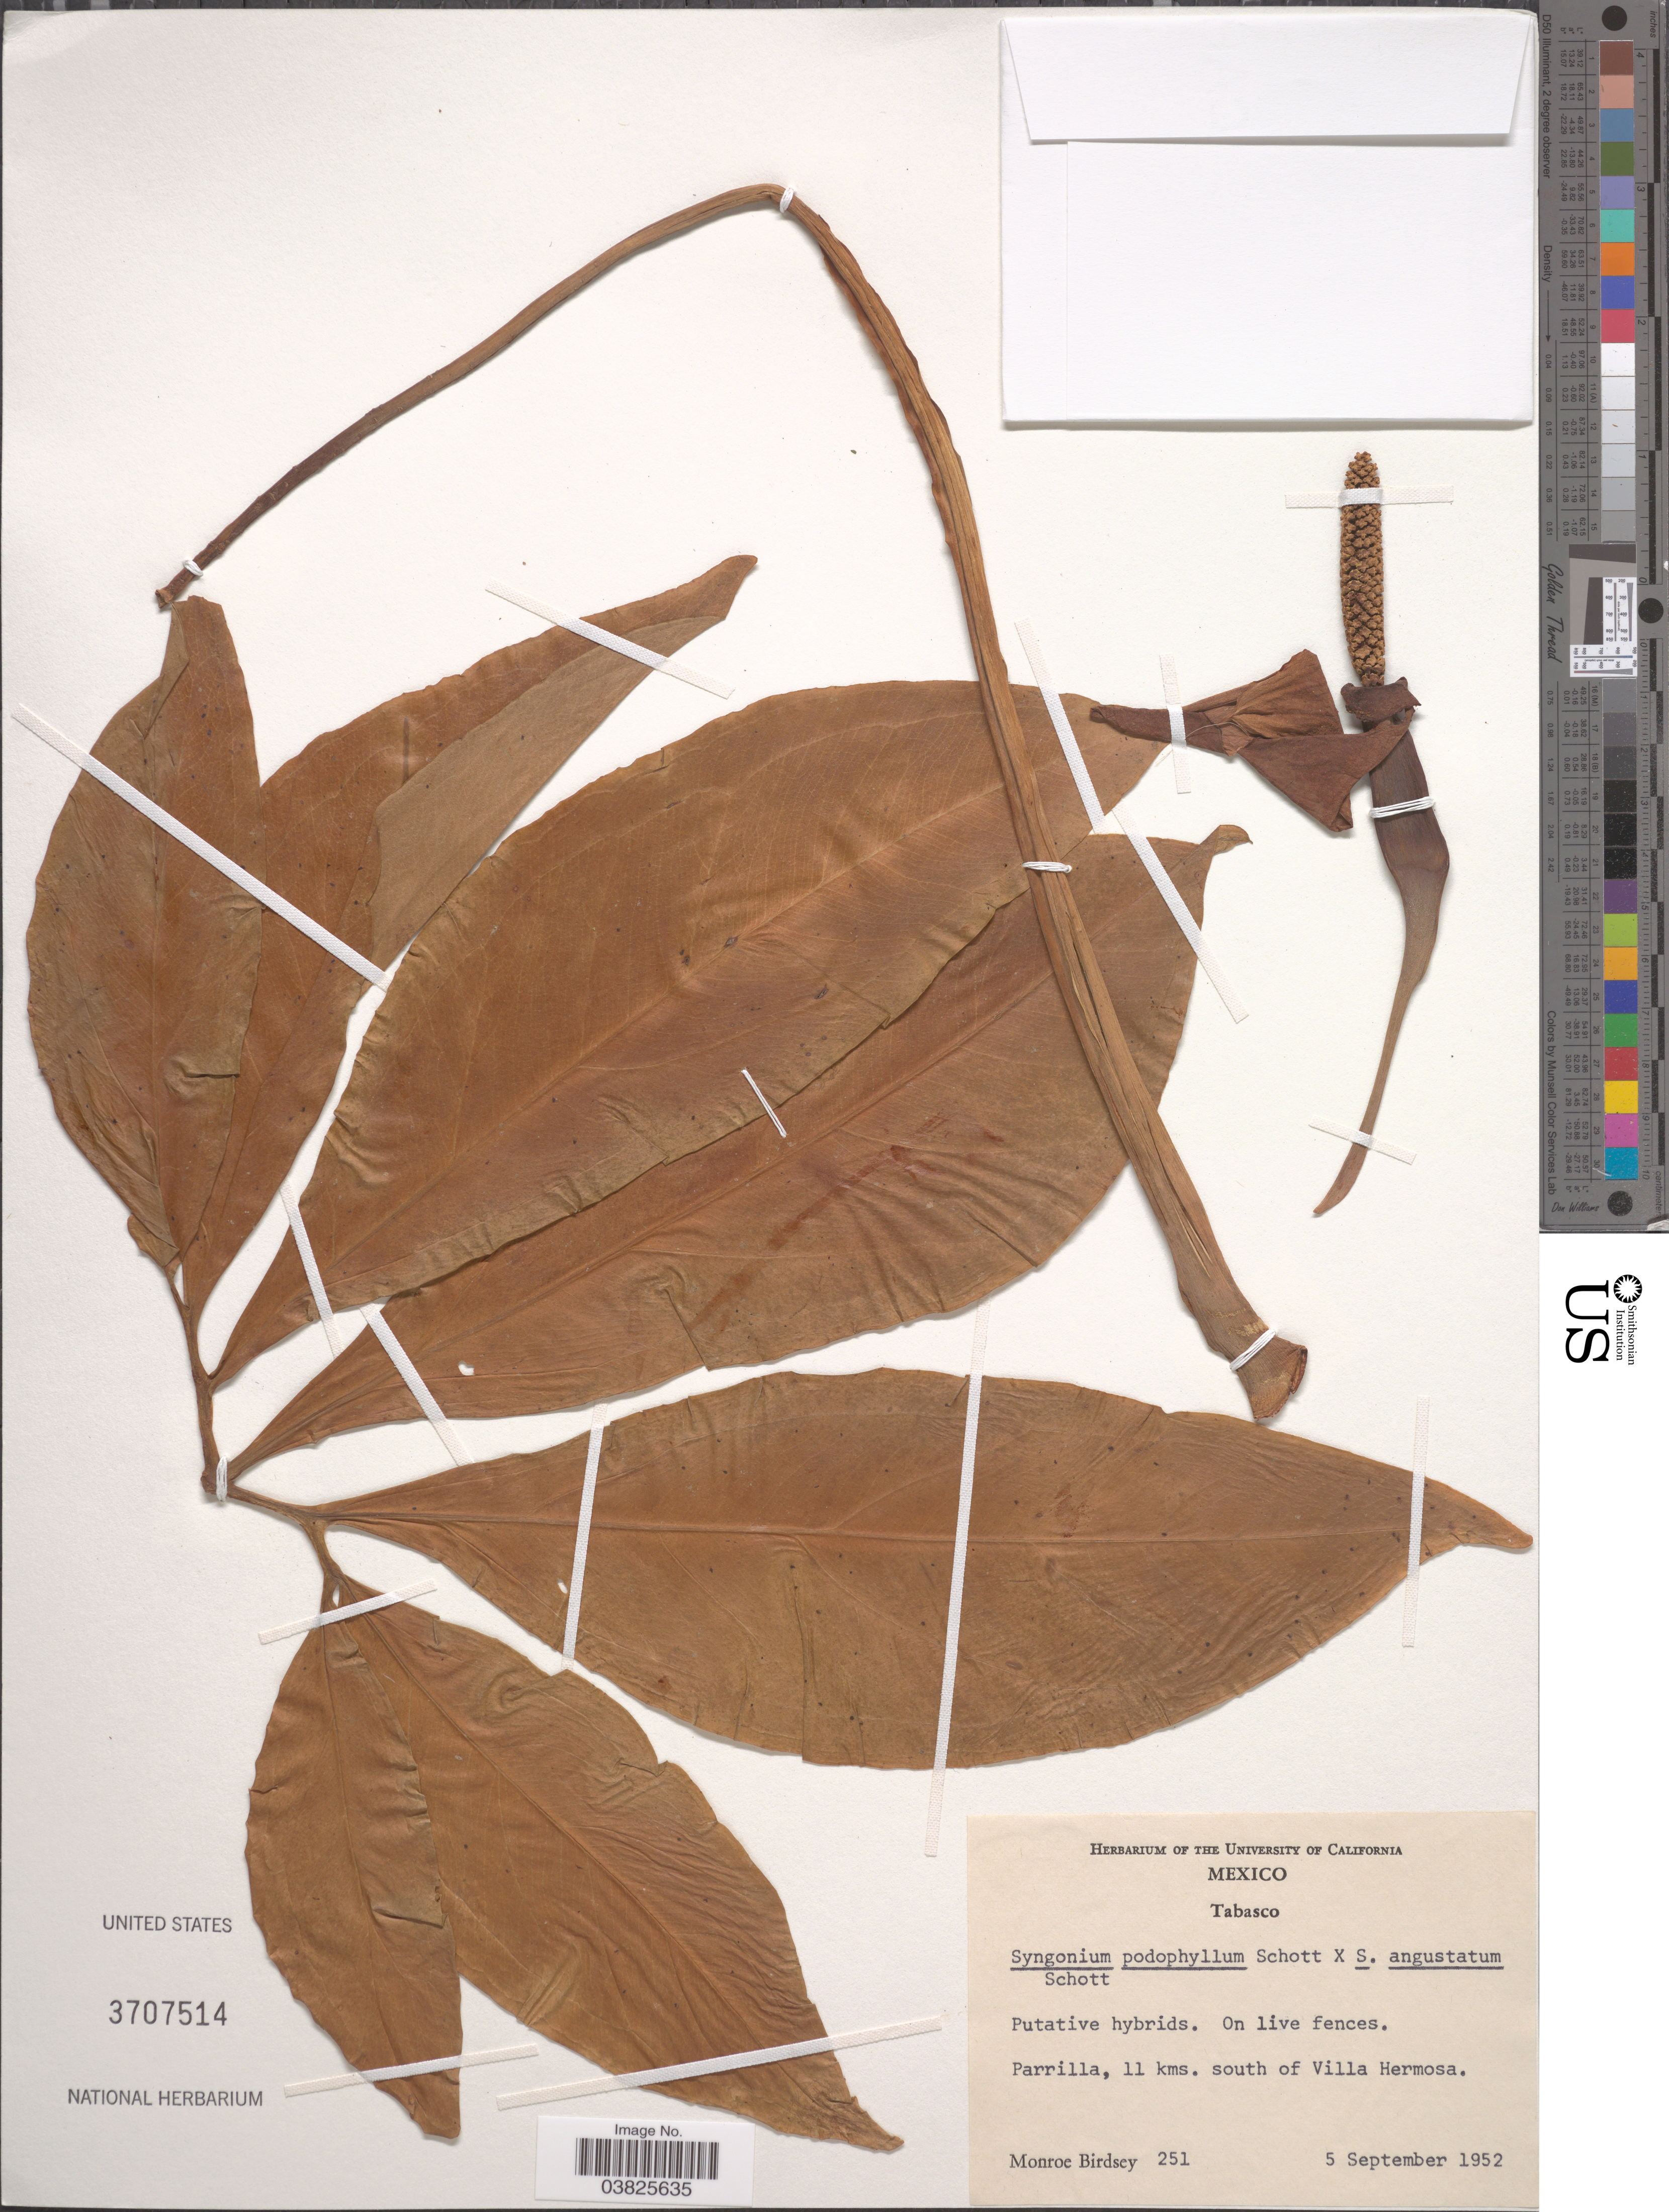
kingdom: Plantae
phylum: Tracheophyta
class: Liliopsida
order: Alismatales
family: Araceae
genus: Syngonium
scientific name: Syngonium podophyllum 'Lemon-Lime'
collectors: M. Birdsey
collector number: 251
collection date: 1952-09-05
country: Mexico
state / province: Tabasco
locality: Parrilla, 11 kms. south of Villa Hermosa.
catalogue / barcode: US 3707514